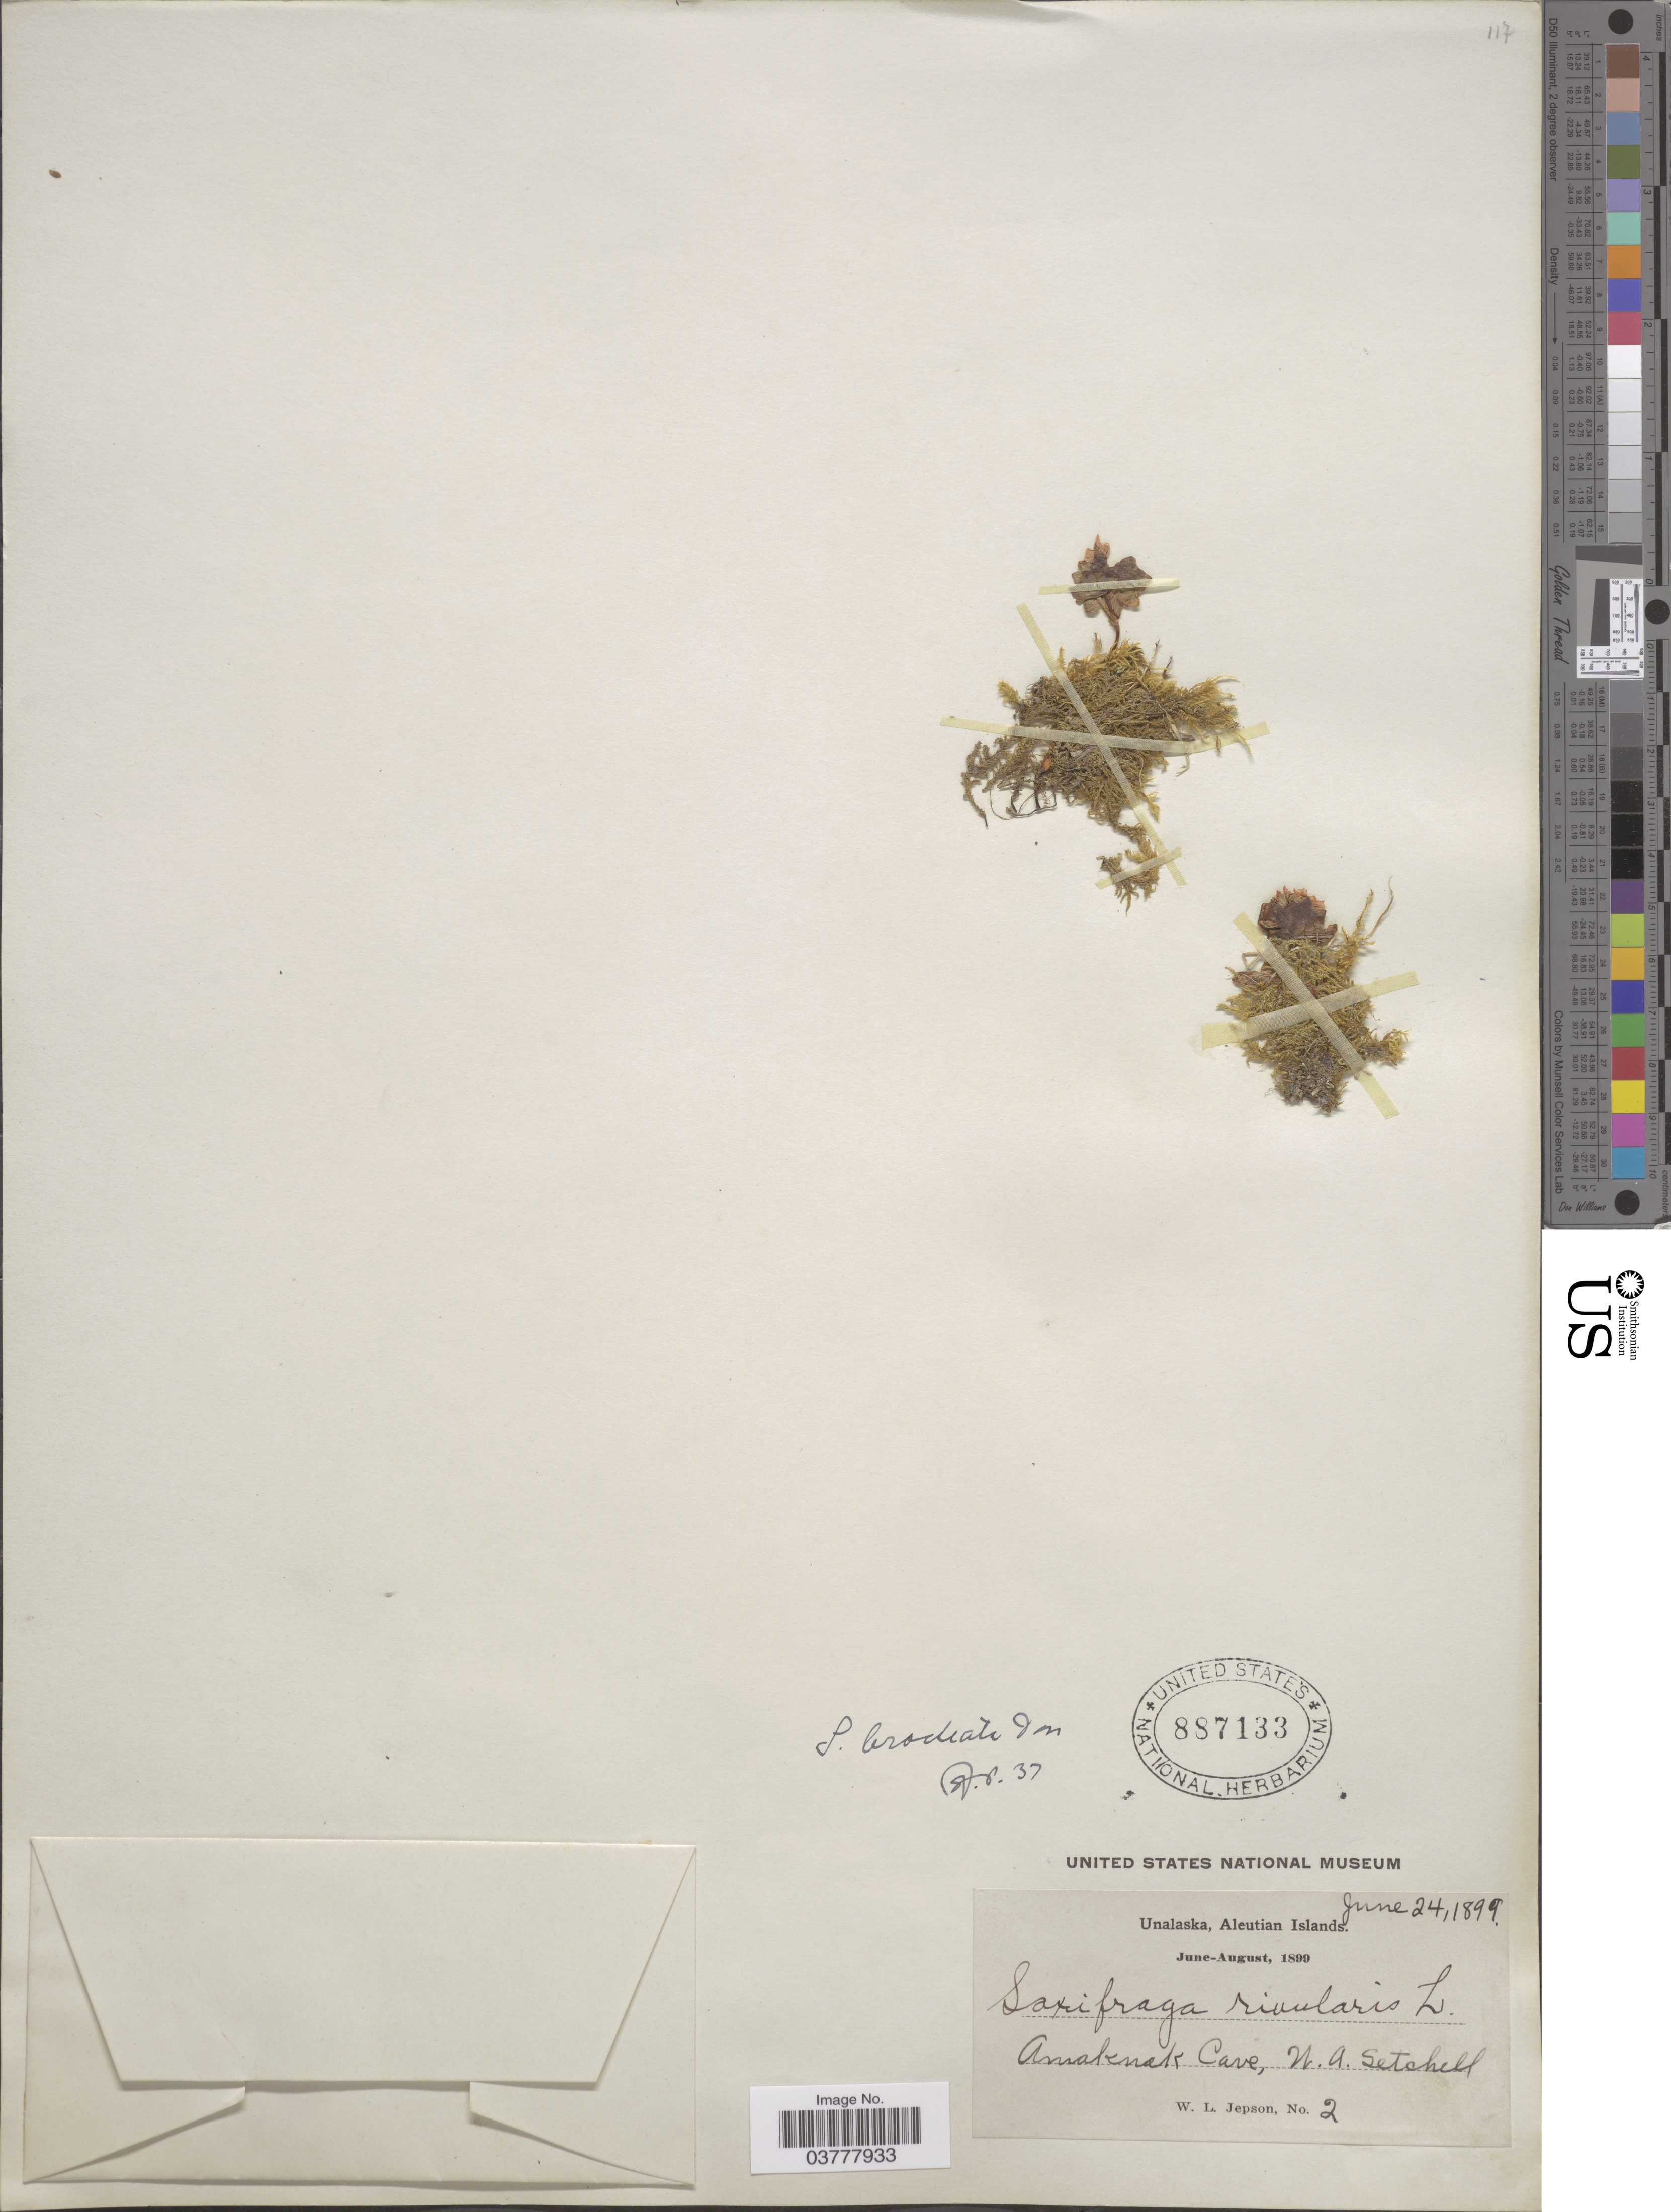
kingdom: Plantae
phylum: Tracheophyta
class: Magnoliopsida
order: Saxifragales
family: Saxifragaceae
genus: Saxifraga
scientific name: Saxifraga bracteata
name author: D. Don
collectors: W. L. Jepson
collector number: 2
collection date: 1899-06-24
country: United States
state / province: Alaska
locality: Unalaska, Aleutian Islands. Amaknak Cave, W. A. Setchell.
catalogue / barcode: US 887133